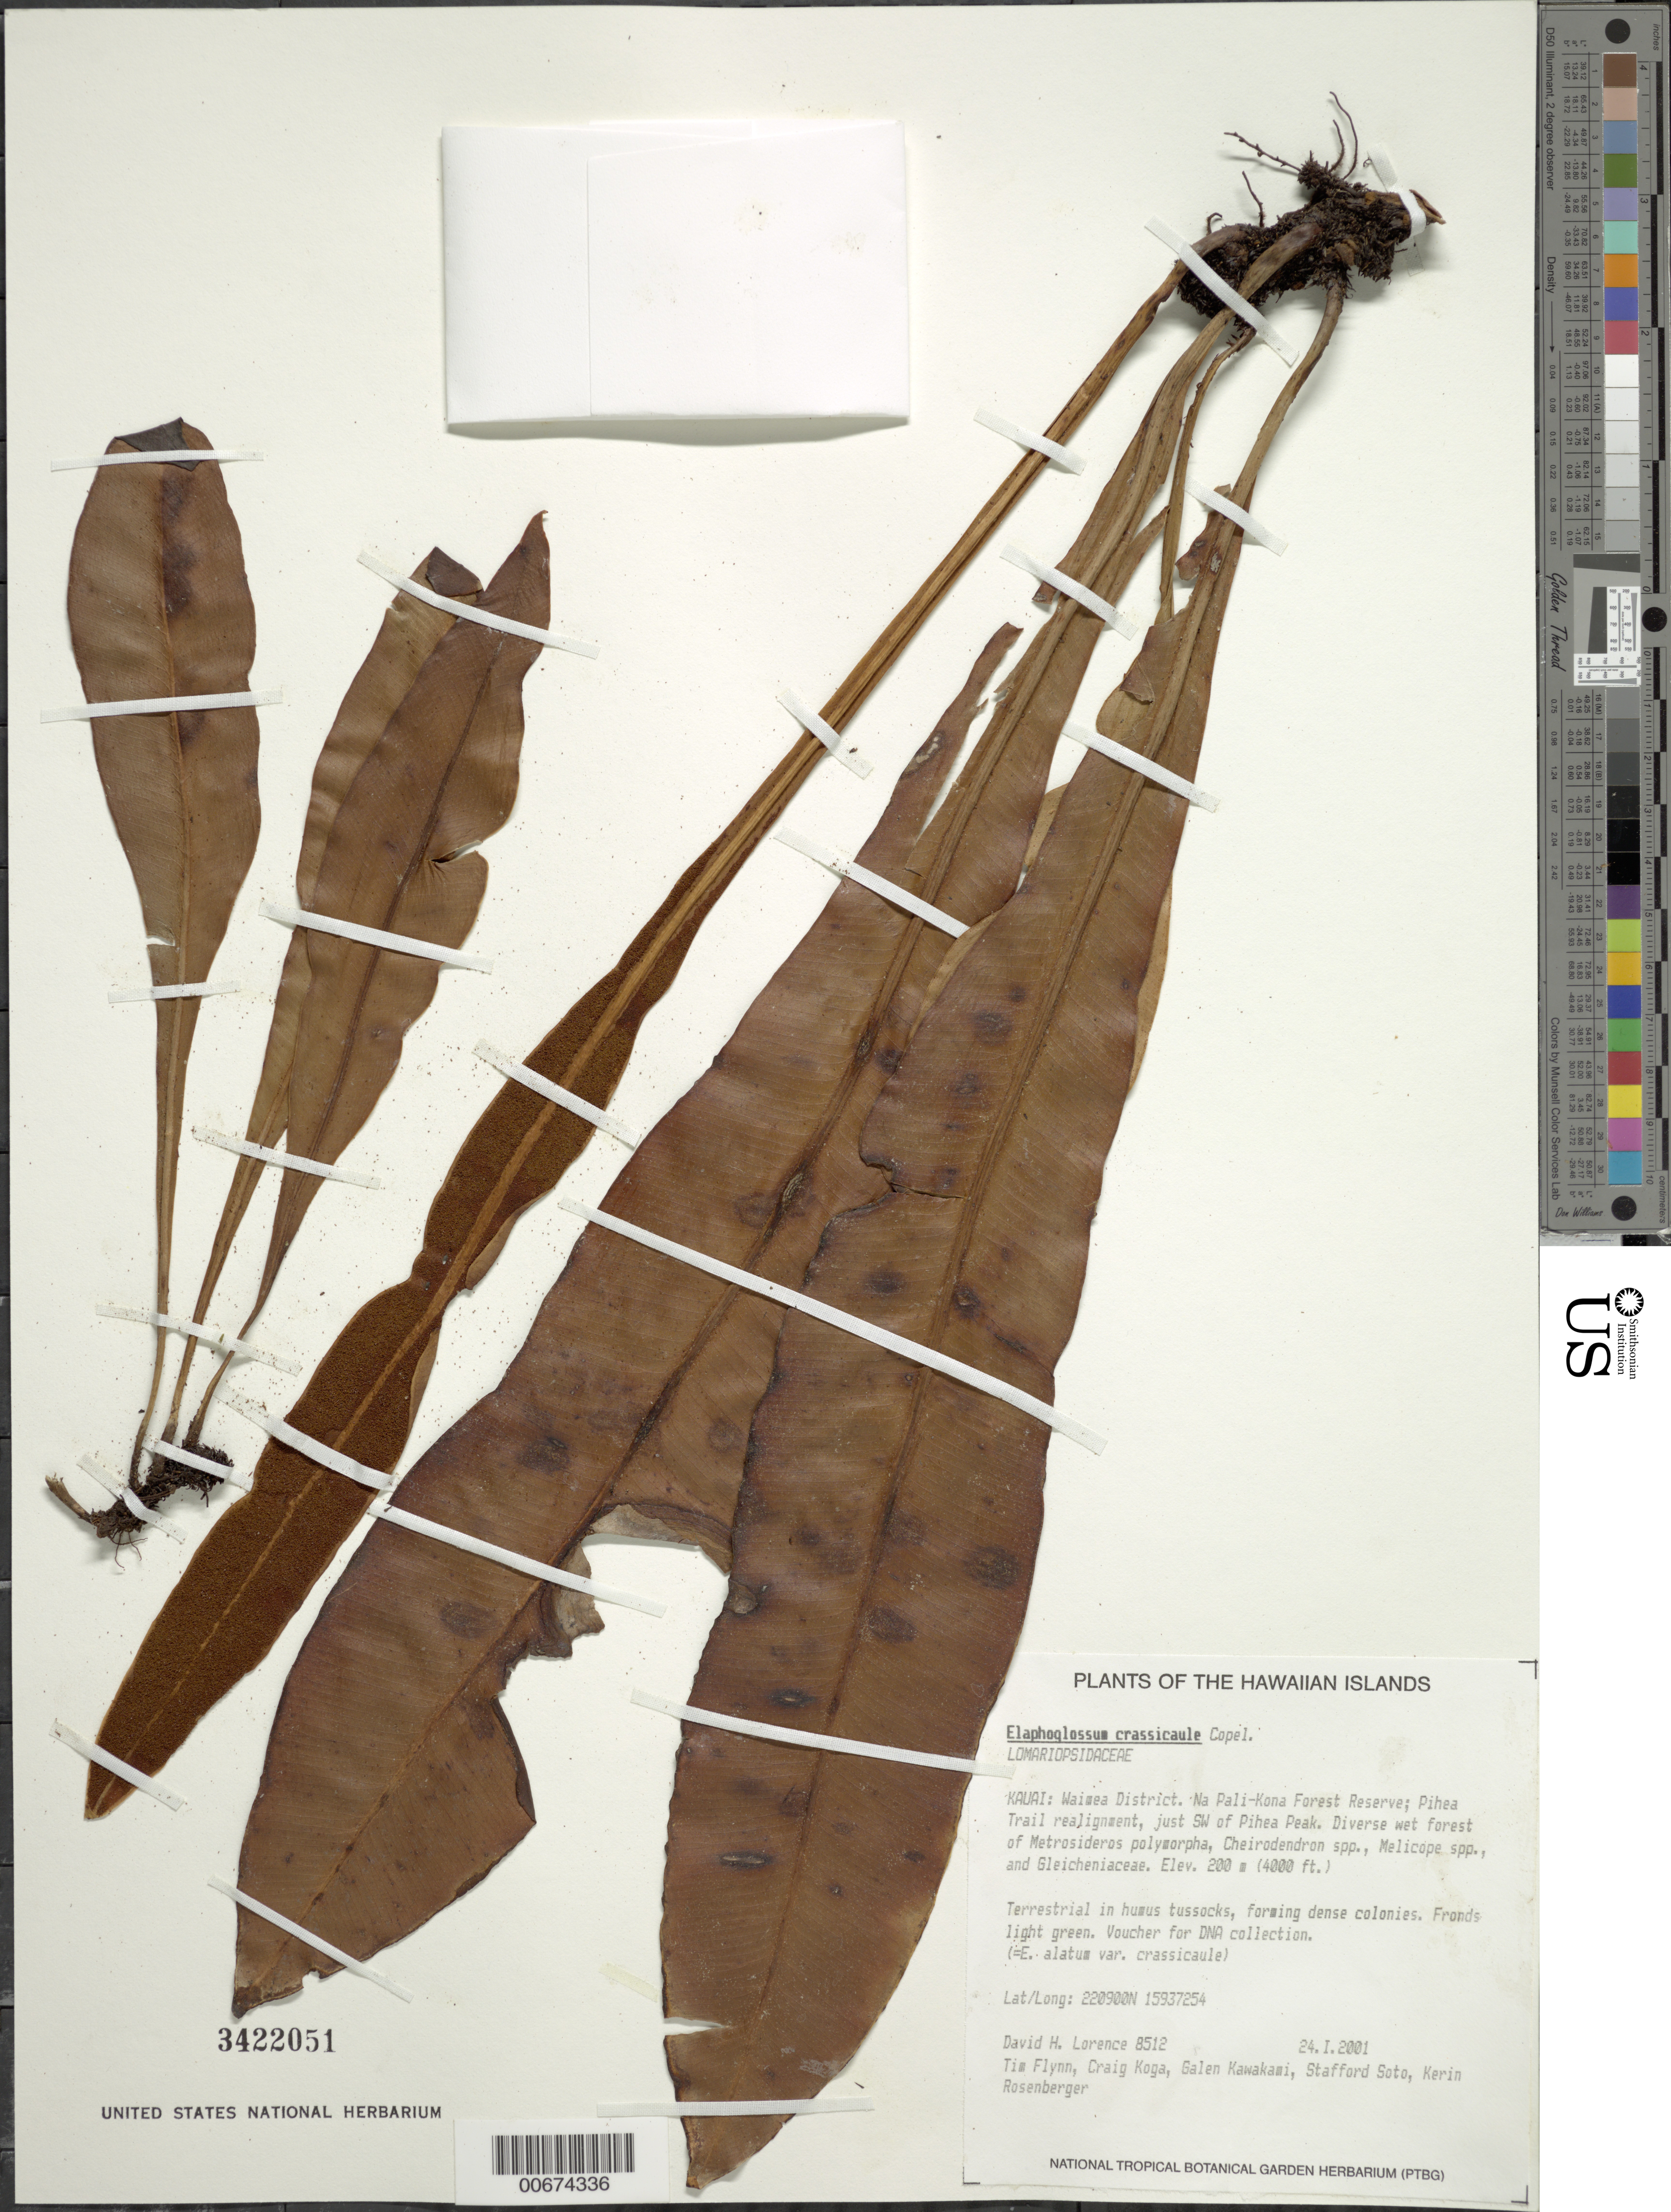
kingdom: Plantae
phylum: Tracheophyta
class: Polypodiopsida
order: Polypodiales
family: Dryopteridaceae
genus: Elaphoglossum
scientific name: Elaphoglossum crassicaule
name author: Copel.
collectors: D. Lorence, T. W. Flynn, C. Koga, G. Kawakami, S. Soto & K. Rosenberger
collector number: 8512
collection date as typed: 24 Jan 2001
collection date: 2001-01-24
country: United States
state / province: Hawaii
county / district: Kauai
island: Kaua'i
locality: Waimea District, Na Pali-Kona Forest Reserve; Pihea trail realignment, just SW of Pihea Peak.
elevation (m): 1219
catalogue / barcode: US 3422051